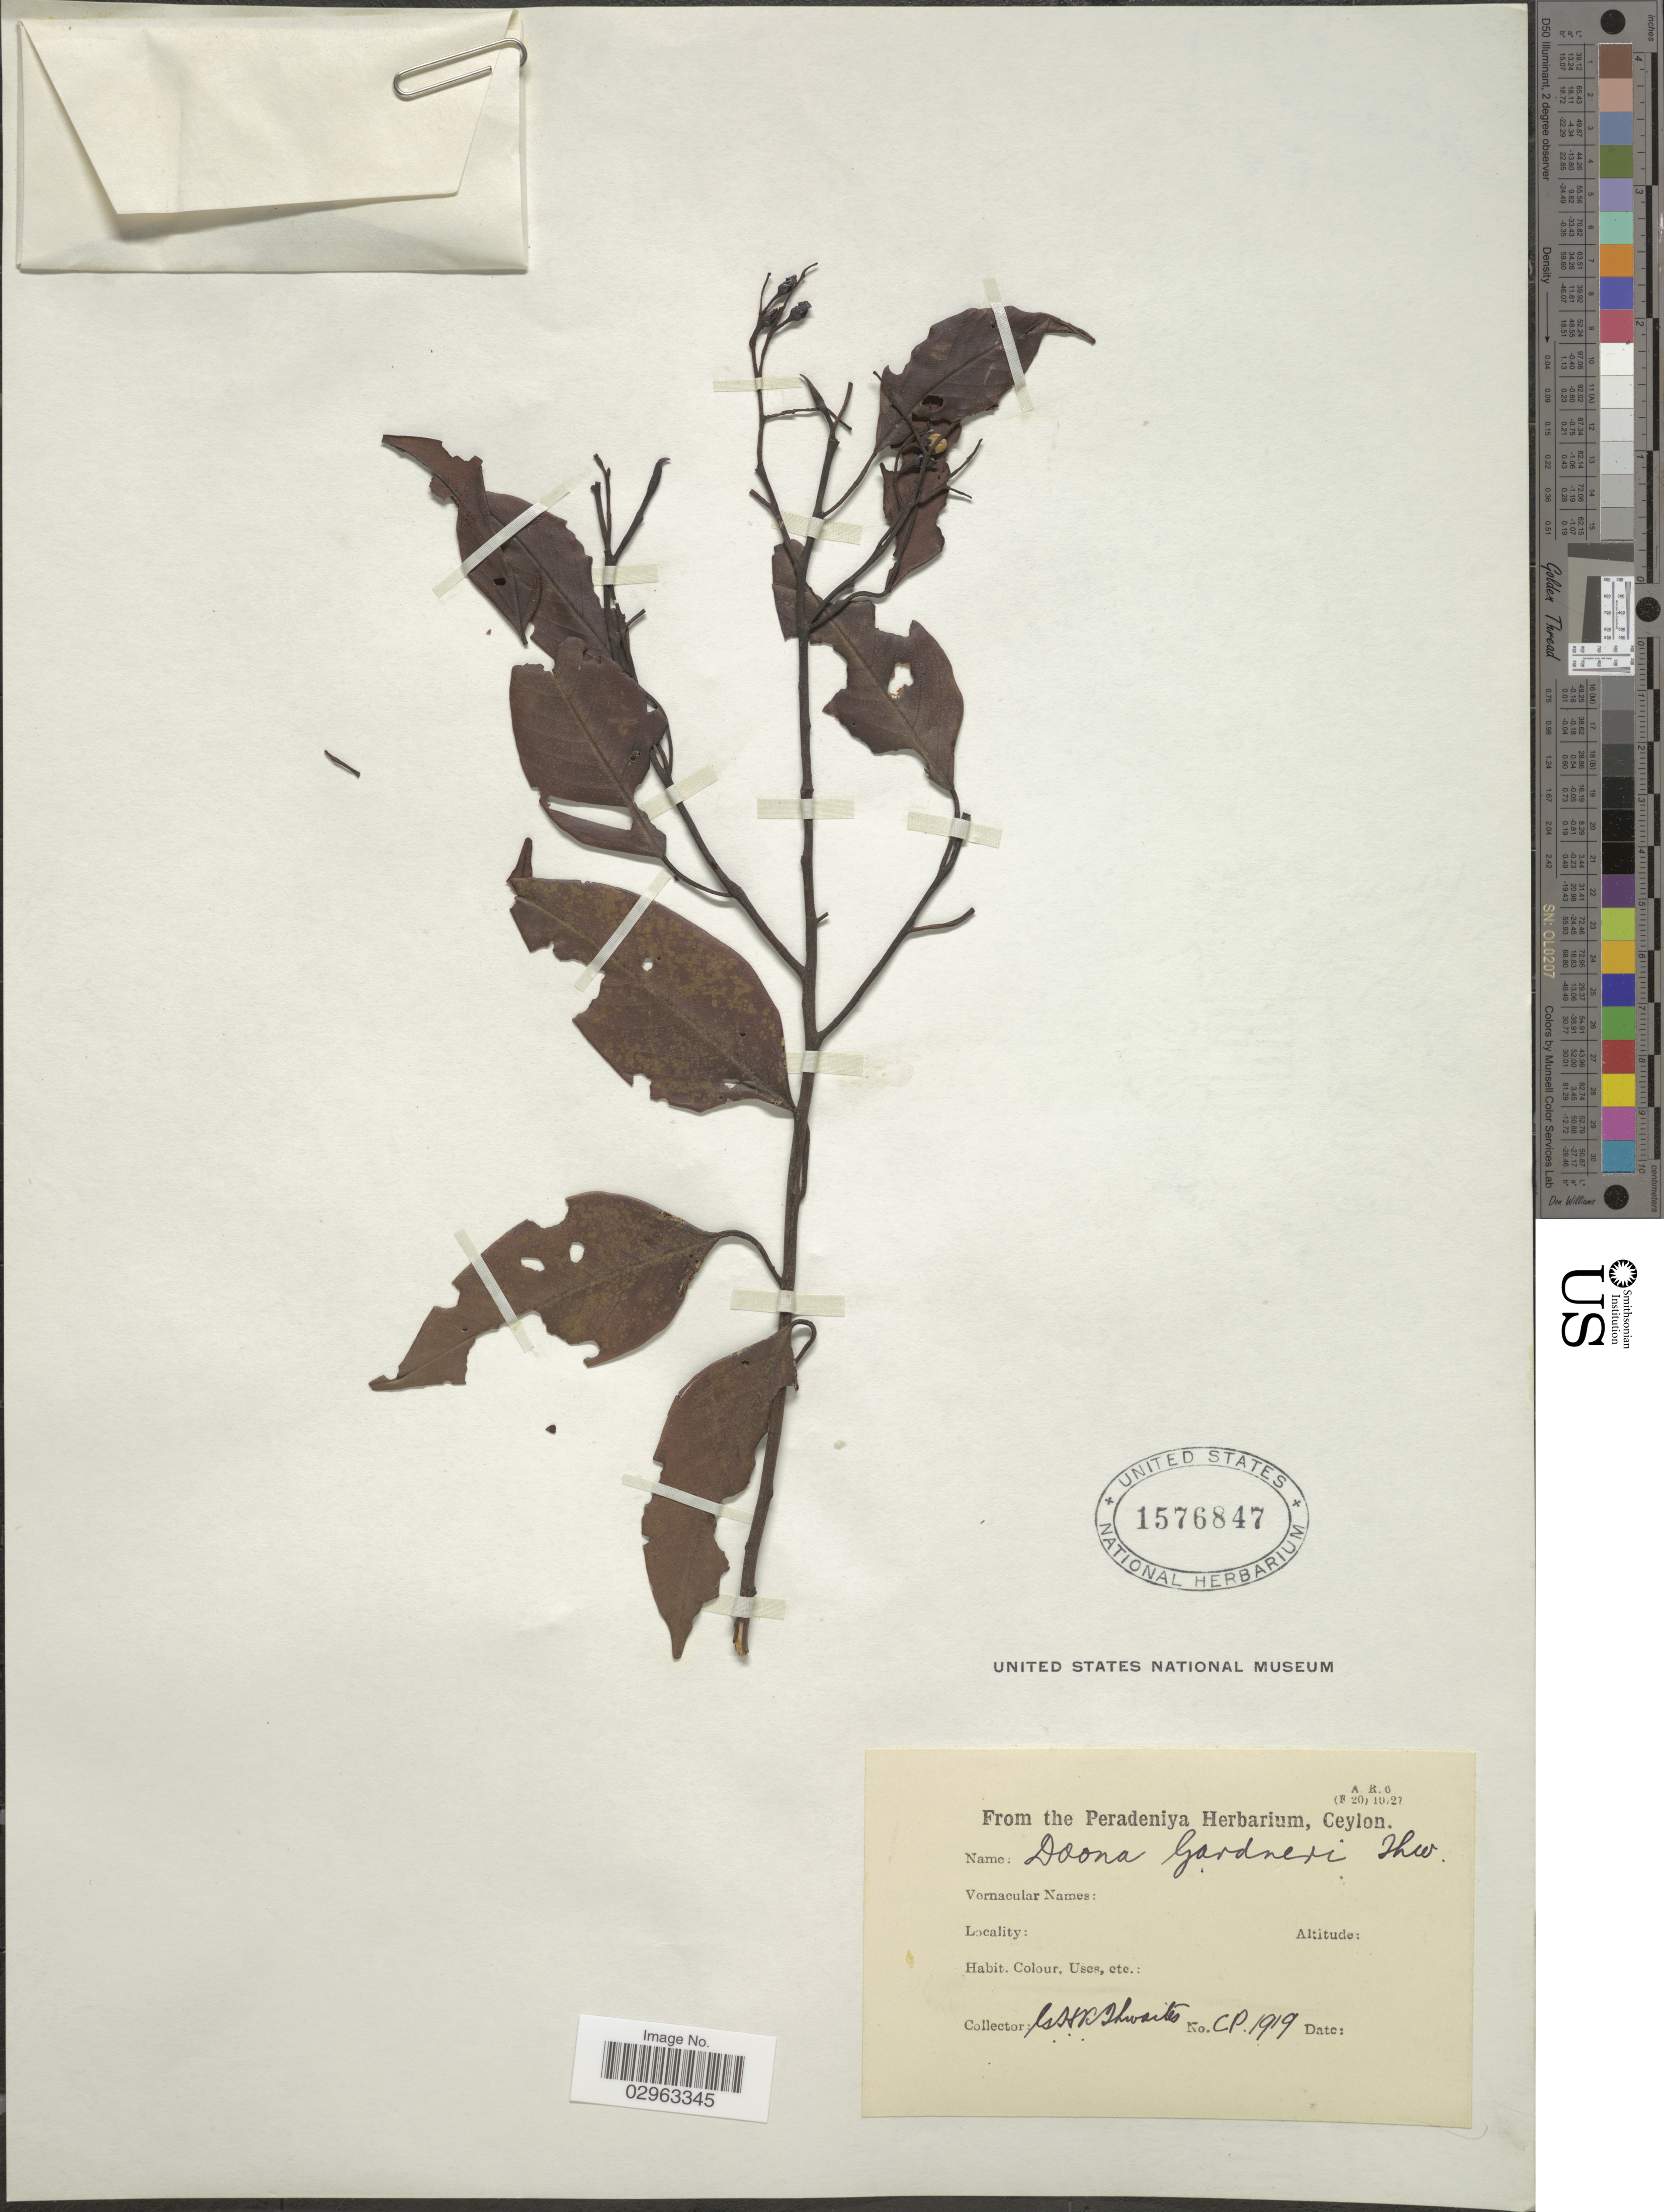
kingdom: Plantae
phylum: Tracheophyta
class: Magnoliopsida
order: Malvales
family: Dipterocarpaceae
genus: Doona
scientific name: Doona gardneri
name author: Thwaites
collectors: G. H. K. Thwaites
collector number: CP1919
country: Sri Lanka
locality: Ceylon.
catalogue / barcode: US 1576847